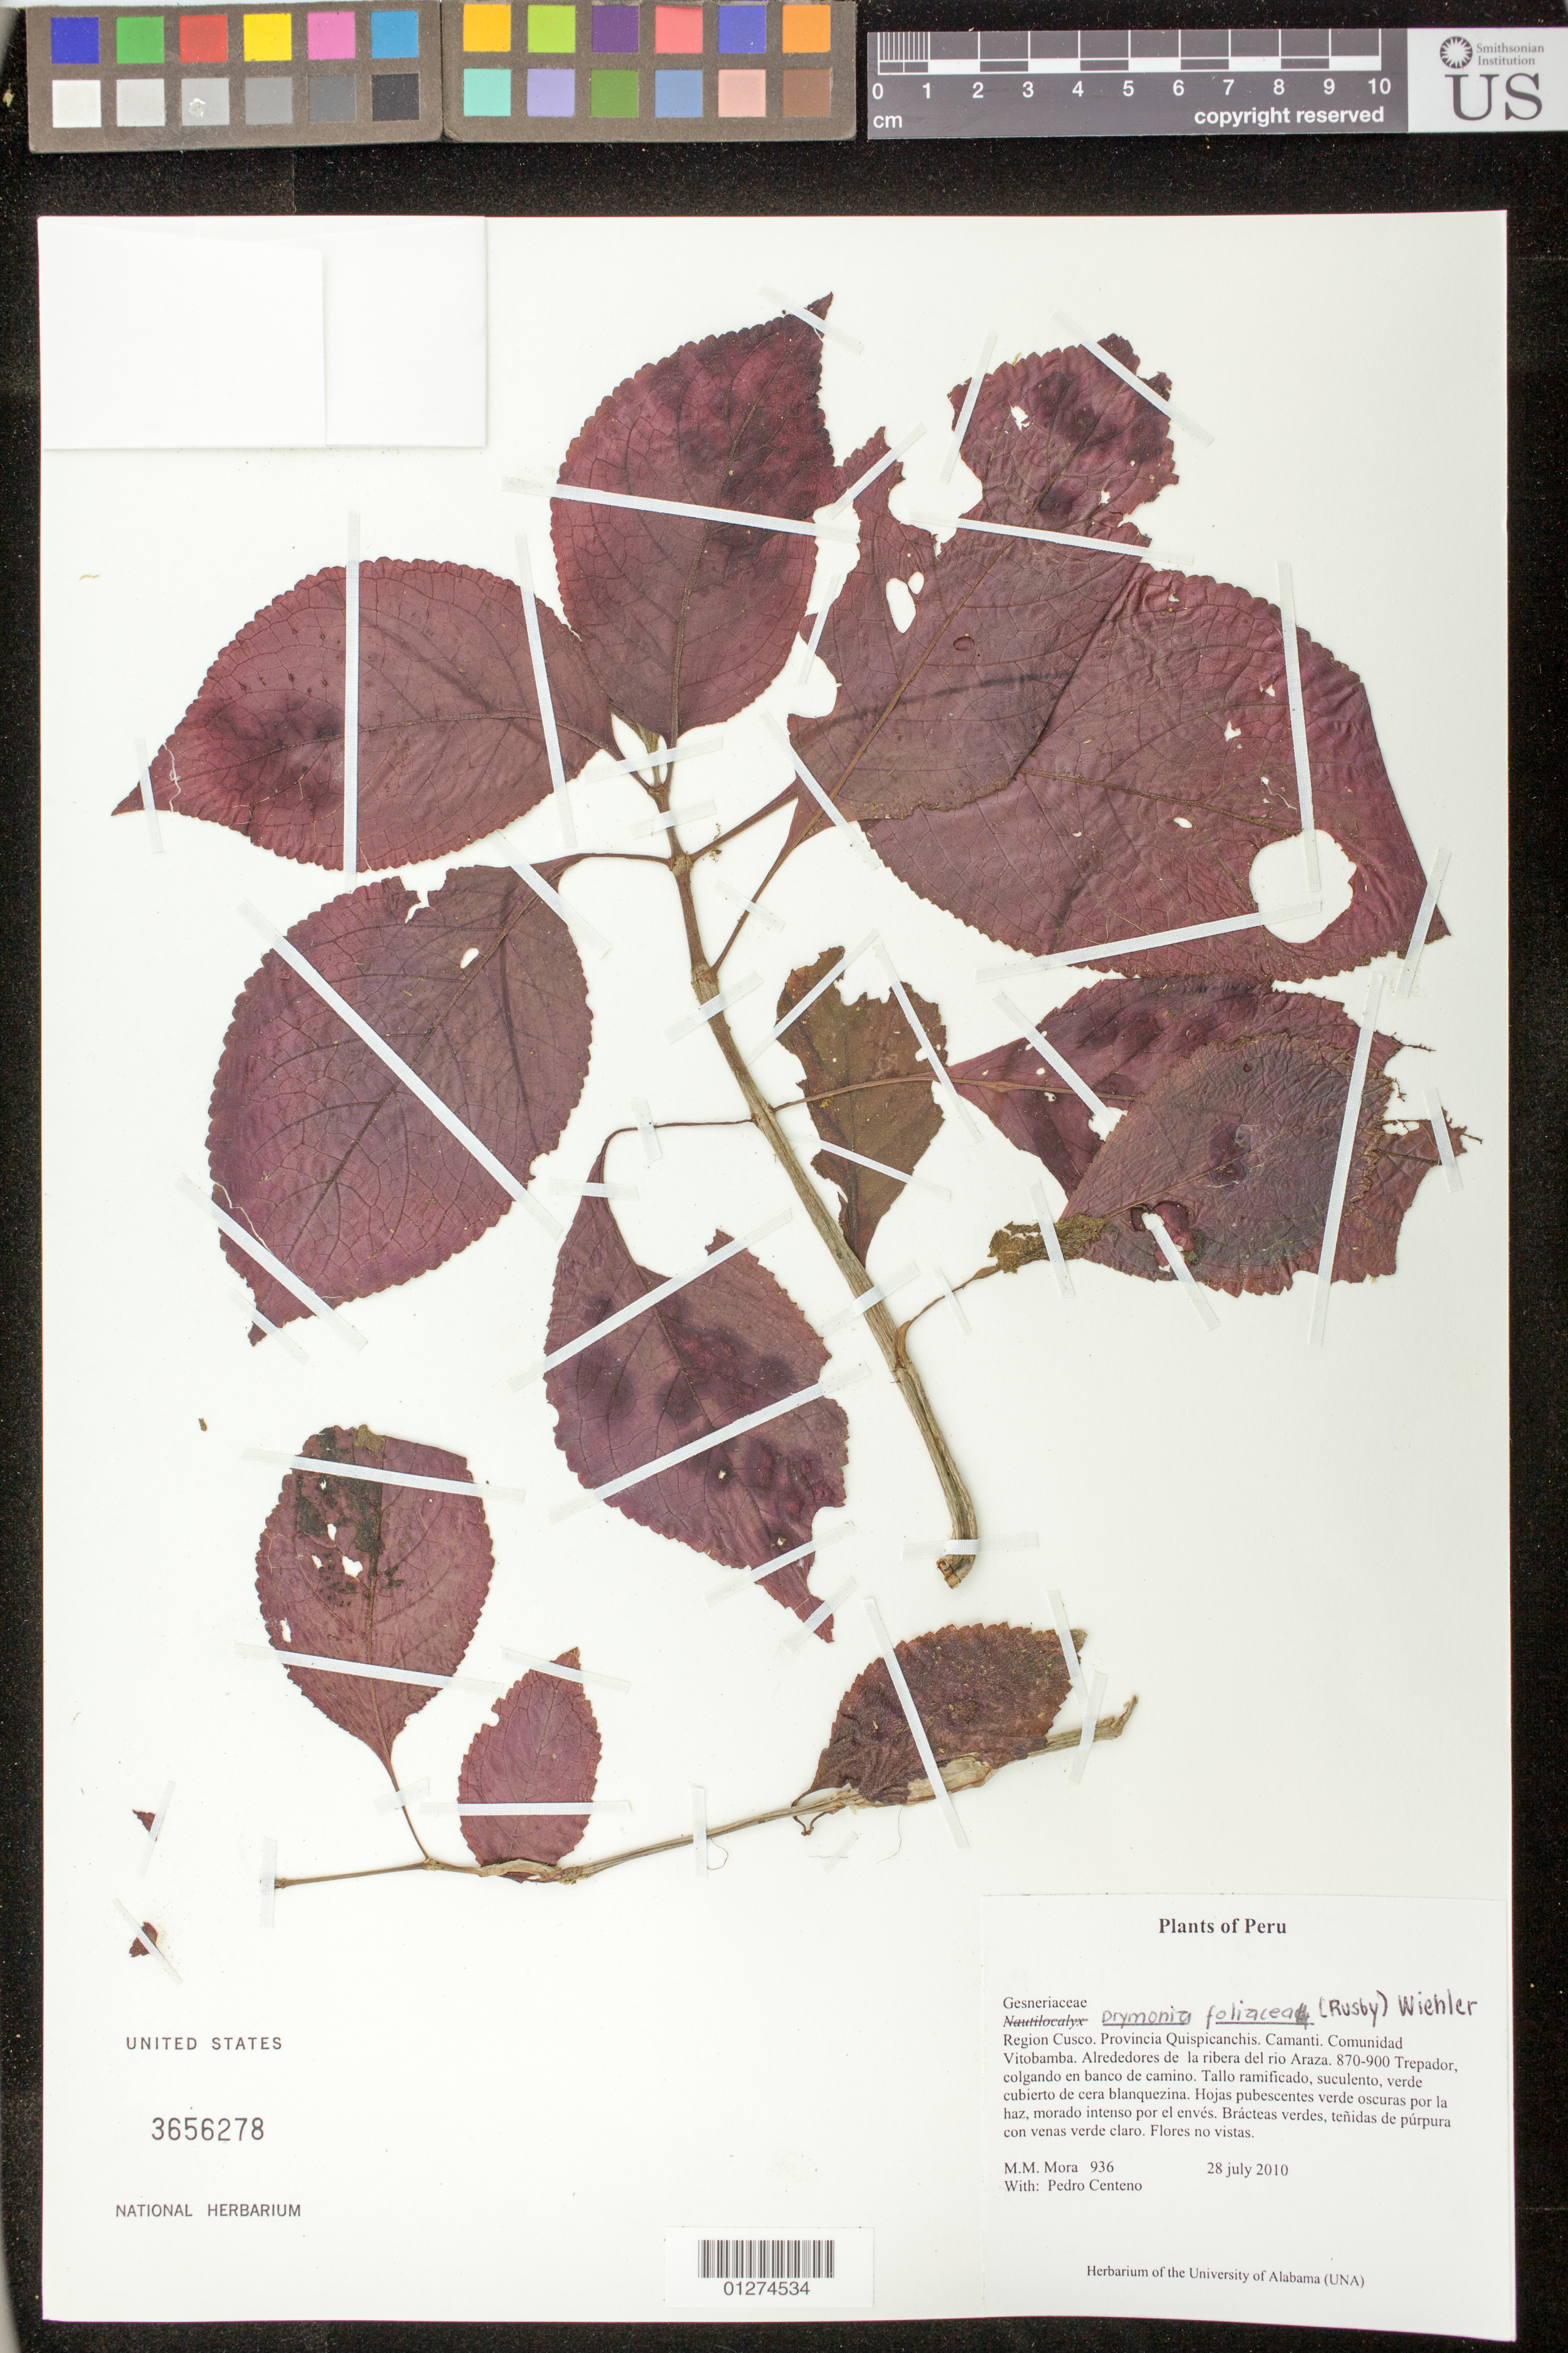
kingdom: Plantae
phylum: Tracheophyta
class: Magnoliopsida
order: Lamiales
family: Gesneriaceae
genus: Drymonia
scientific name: Drymonia foliacea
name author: (Rusby) Wiehler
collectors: M. M. Mora & P. Centeno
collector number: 936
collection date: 2010-07-28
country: Peru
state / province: Cusco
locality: Provinica Quispicanchis. Camanti. Comunidad Vitobamba. Alrededores de la ribera del rio Araza.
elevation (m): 870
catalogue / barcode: US 3656278